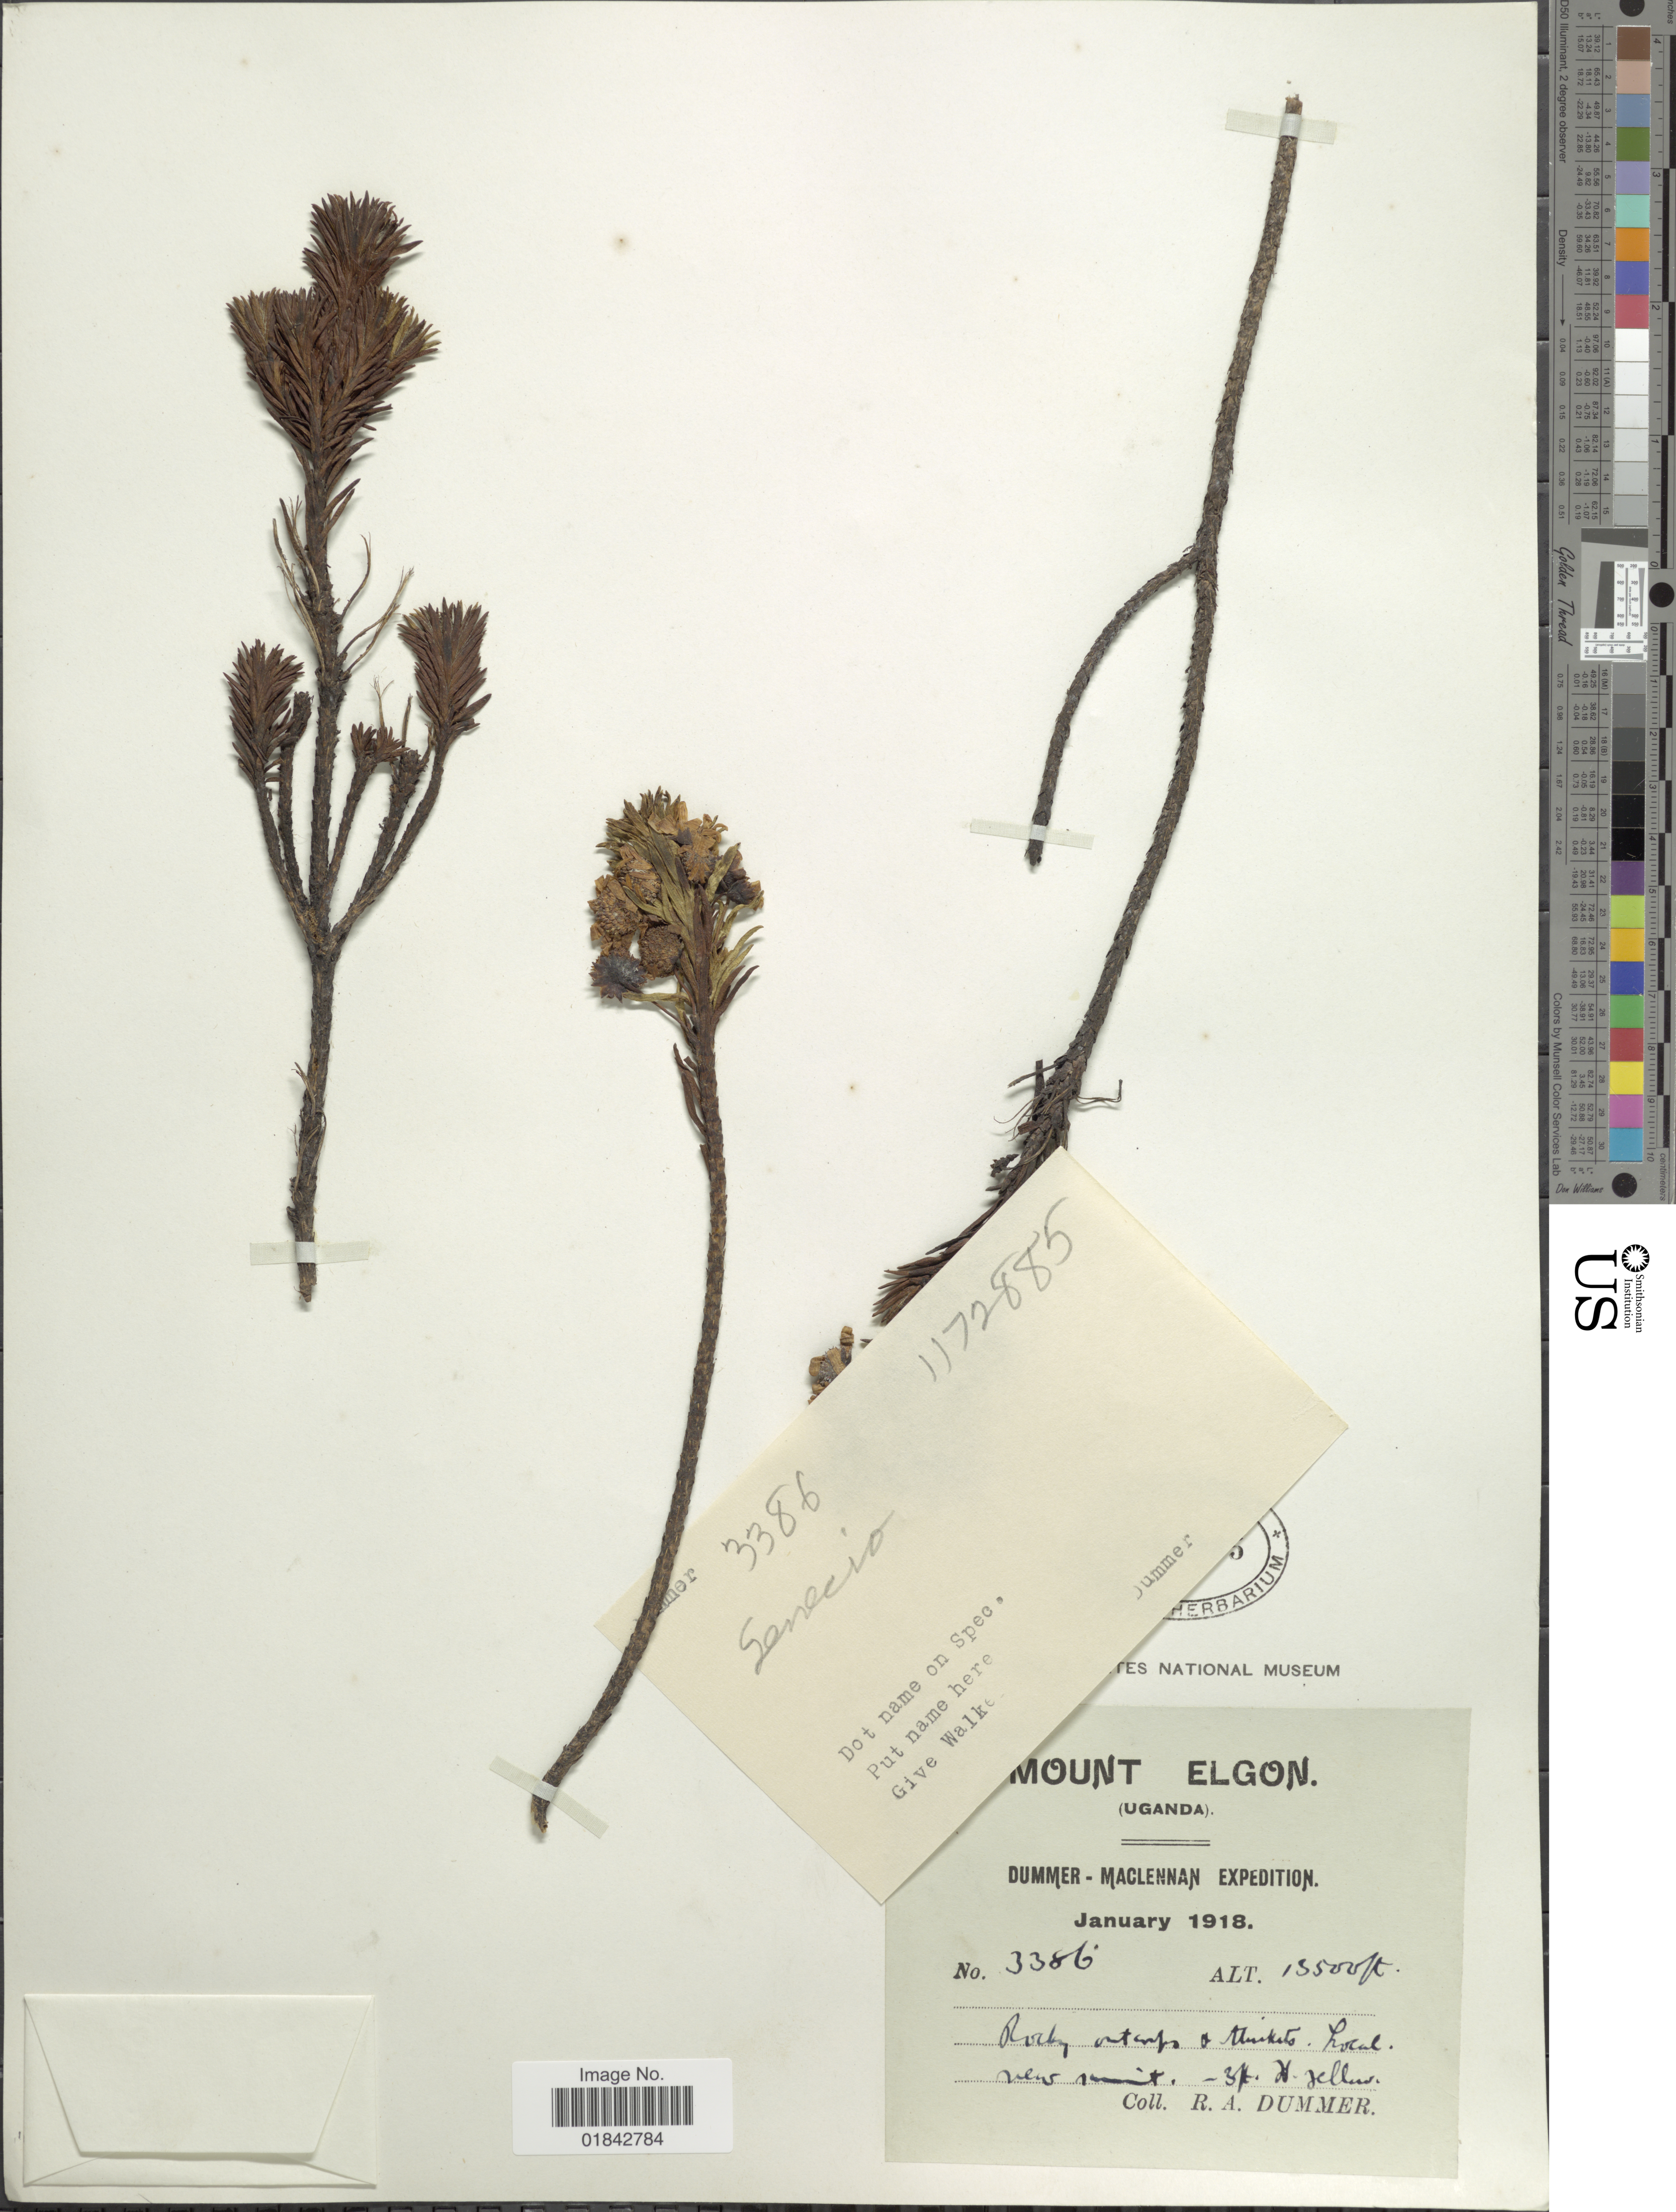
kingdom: Plantae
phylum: Tracheophyta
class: Magnoliopsida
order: Asterales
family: Asteraceae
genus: Senecio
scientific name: Senecio sp.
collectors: R. Dümmer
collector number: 3386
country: Uganda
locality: Mount Elgon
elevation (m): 4115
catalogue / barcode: US 1172885